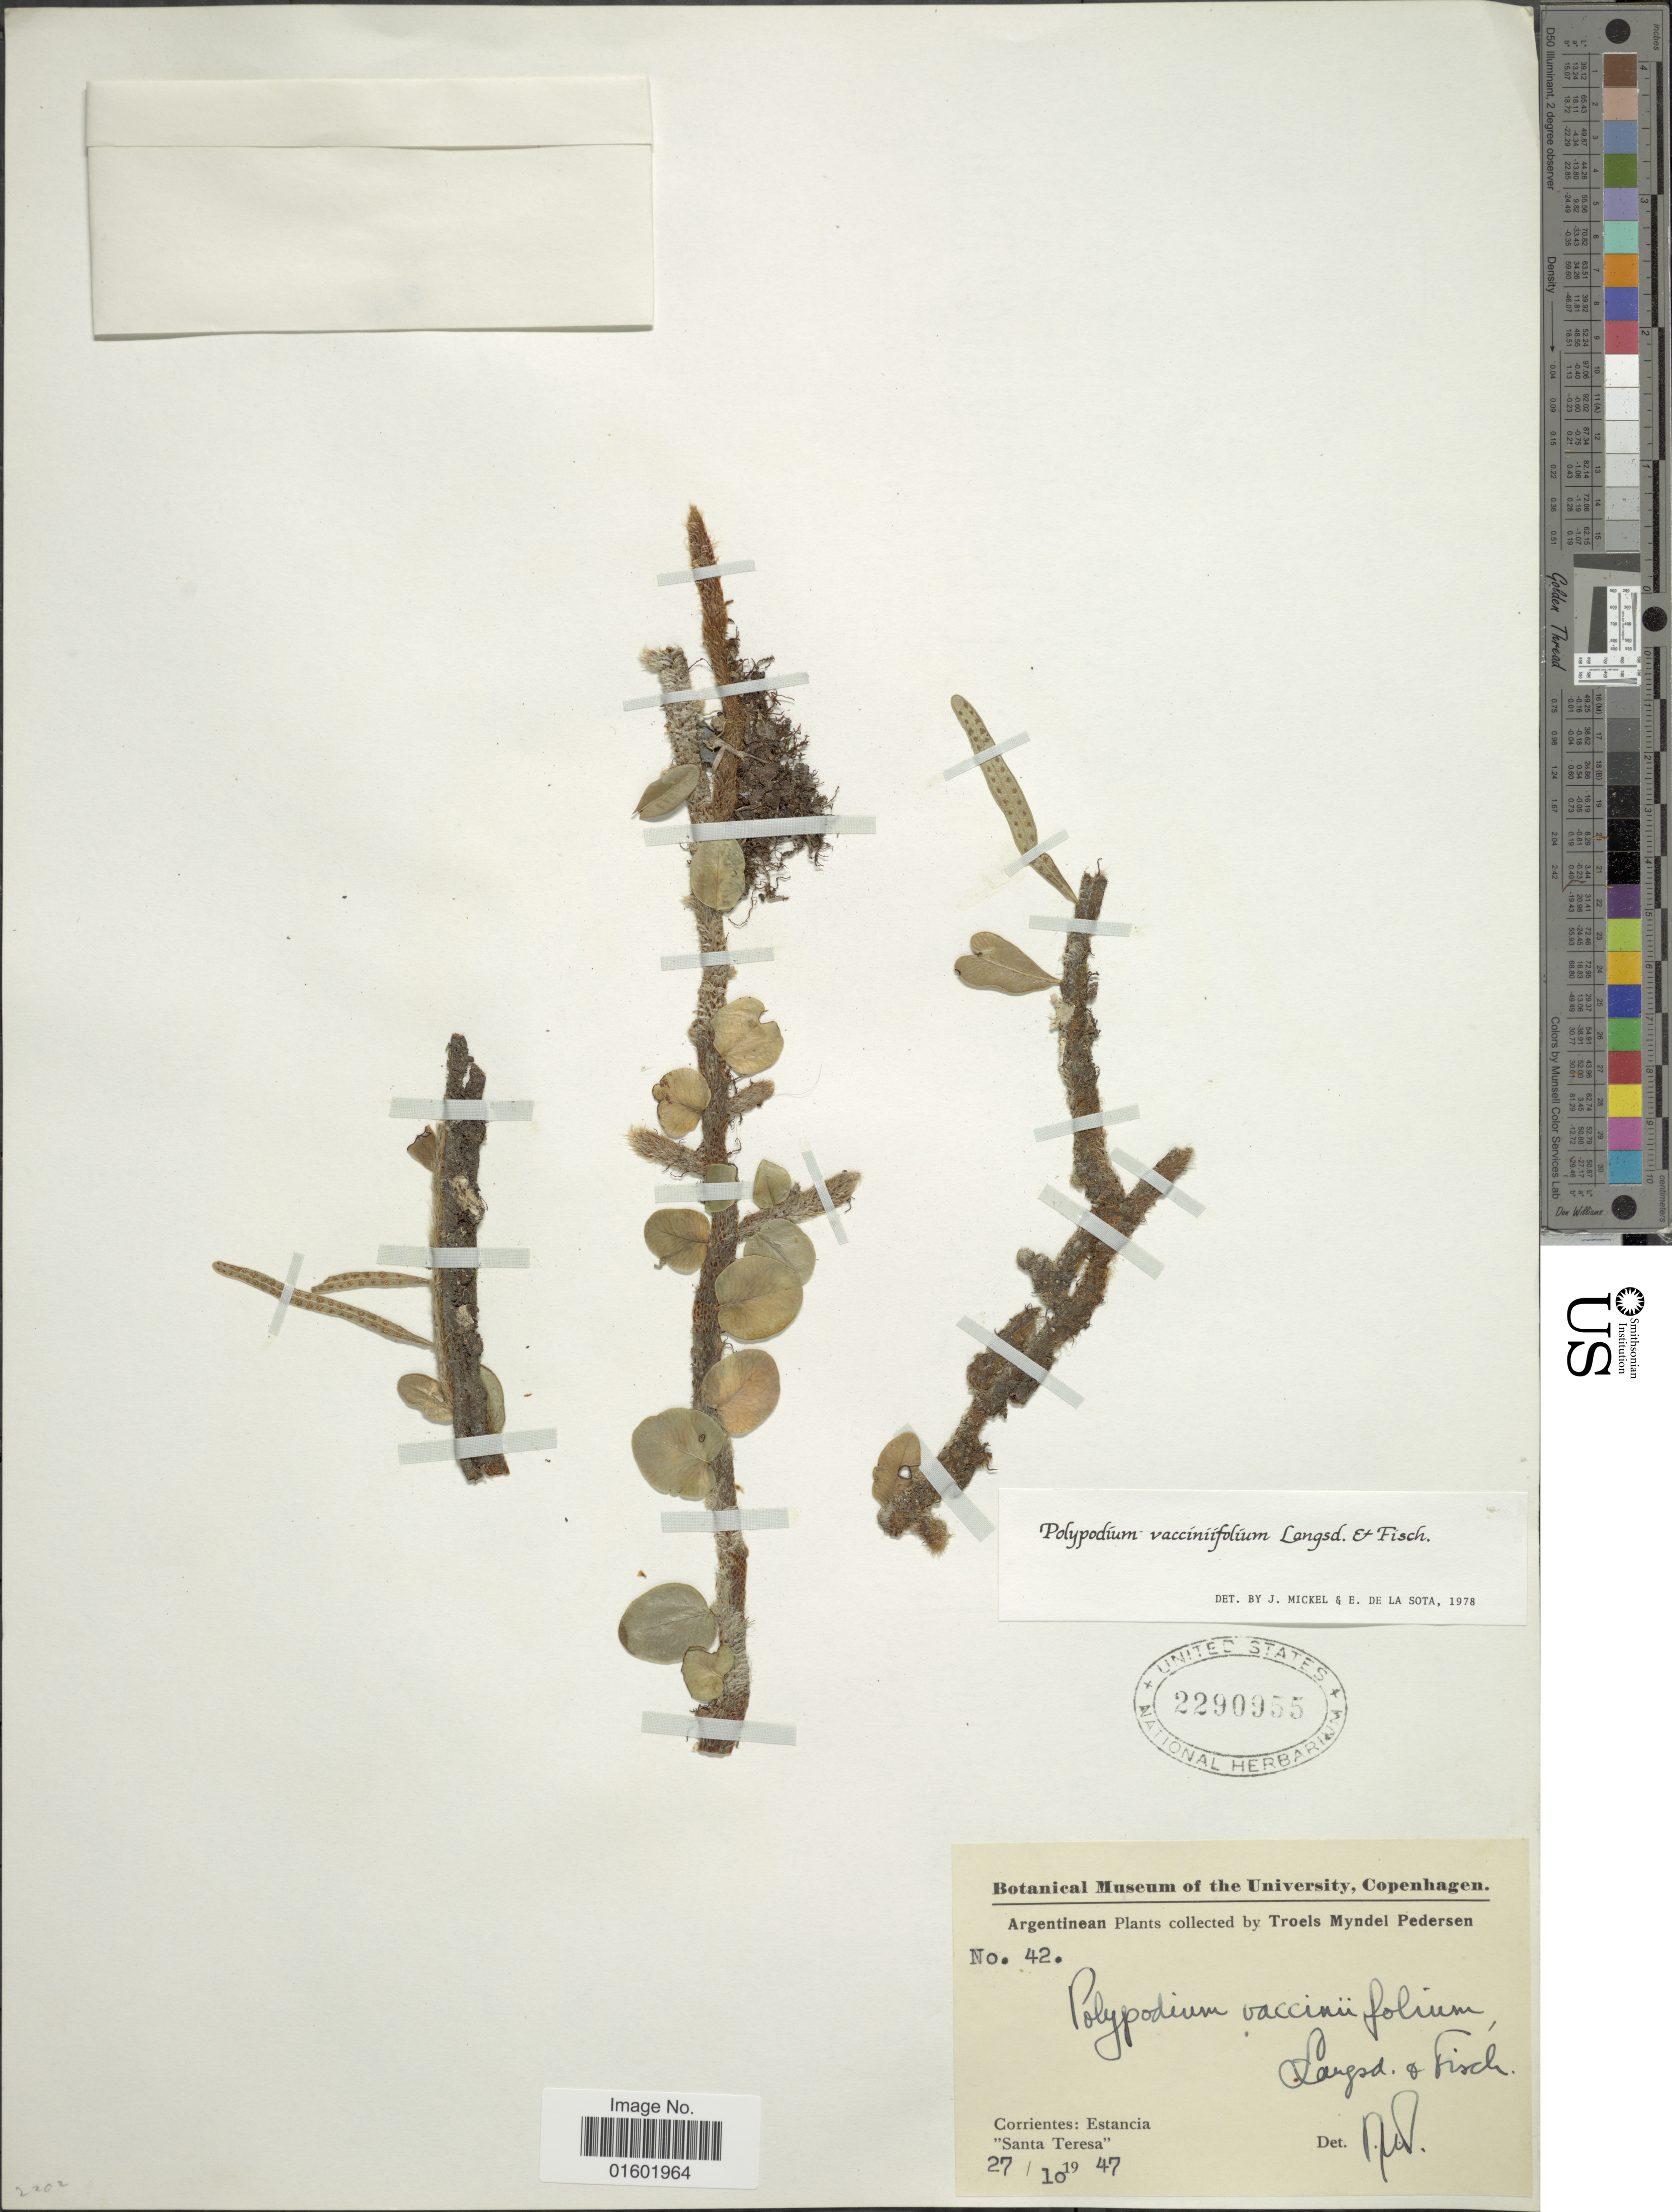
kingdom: Plantae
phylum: Tracheophyta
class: Polypodiopsida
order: Polypodiales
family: Polypodiaceae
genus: Microgramma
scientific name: Microgramma vaccinifolia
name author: (Langsd. & Fisch.) Copel.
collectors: T. Pederson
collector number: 42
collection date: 1947-10-27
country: Argentina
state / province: Corrientes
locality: Estancia "Santa Teresa"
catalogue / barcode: US 2290955